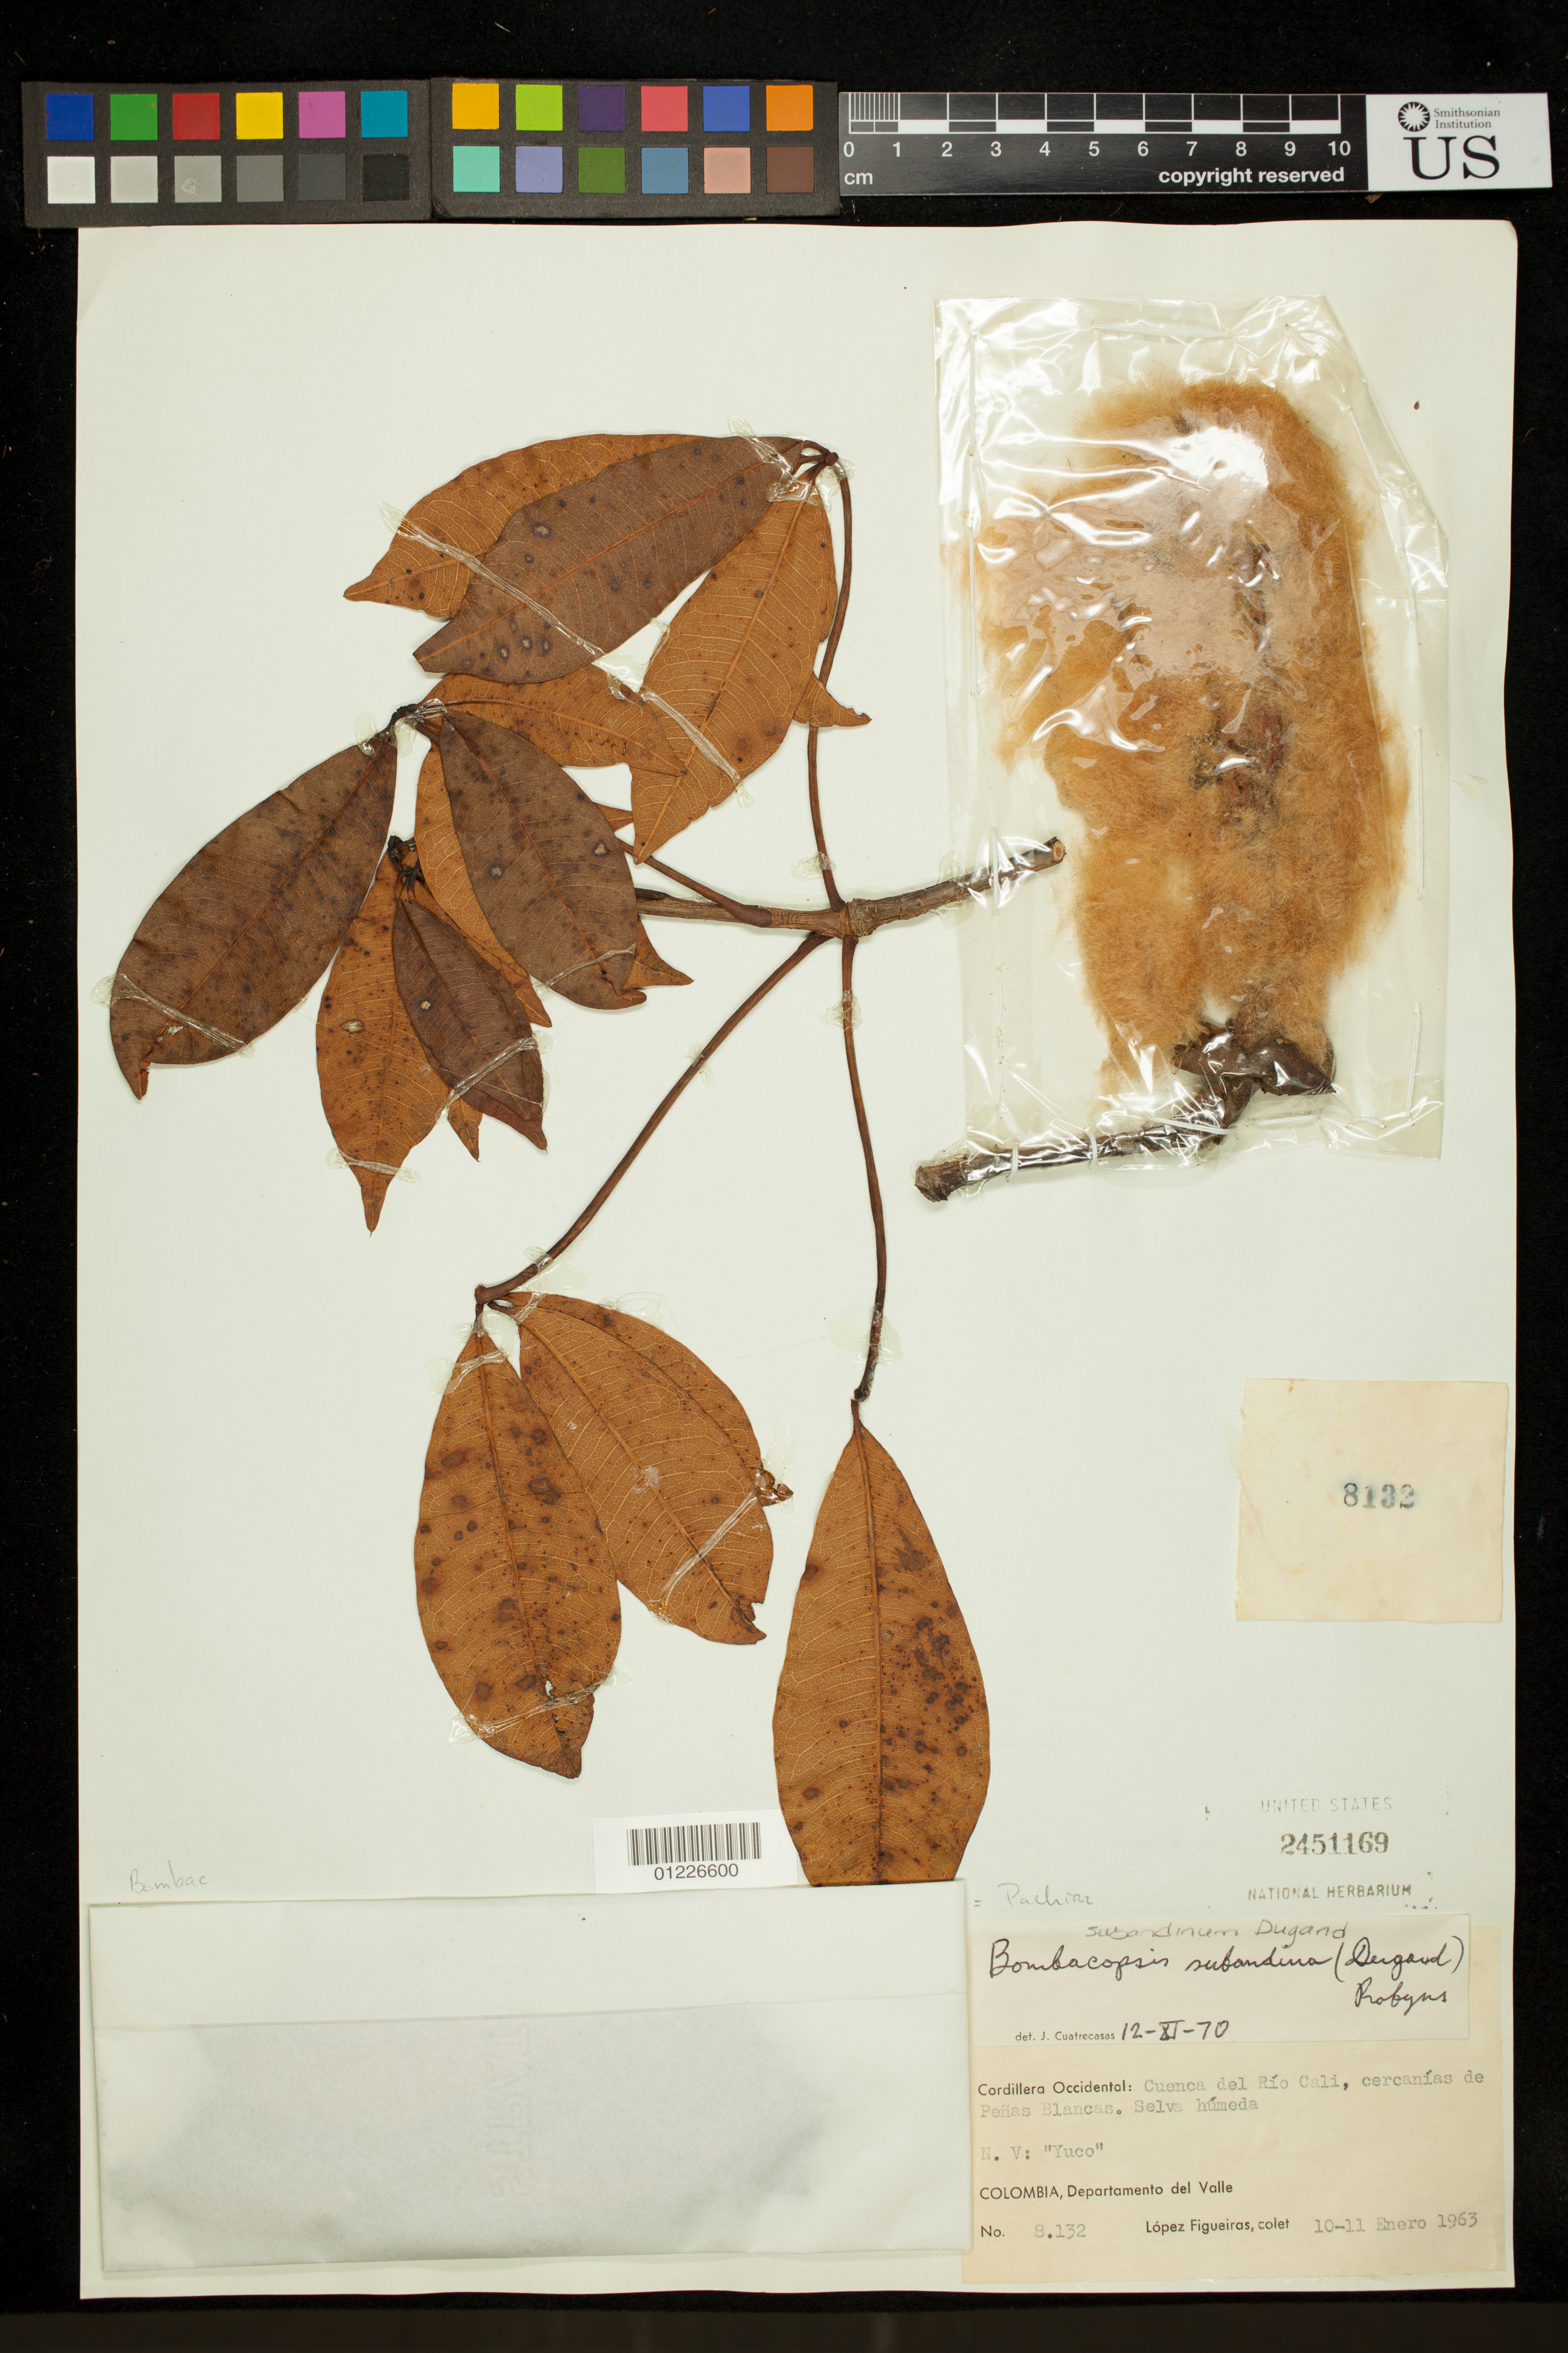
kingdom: Plantae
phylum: Tracheophyta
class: Magnoliopsida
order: Malvales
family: Malvaceae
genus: Pachira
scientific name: Pachira subandina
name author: (Dugand G.) Fern. Alonso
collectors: M. López Figueiras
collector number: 8132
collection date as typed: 1963-01-10 to 1963-01-11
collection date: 1963-01-10/1963-01-11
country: Colombia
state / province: Valle del Cauca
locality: Cuenca del Río Cali, cercanías de Peñas Blancas. Departamento del Valle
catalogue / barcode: US 2451169